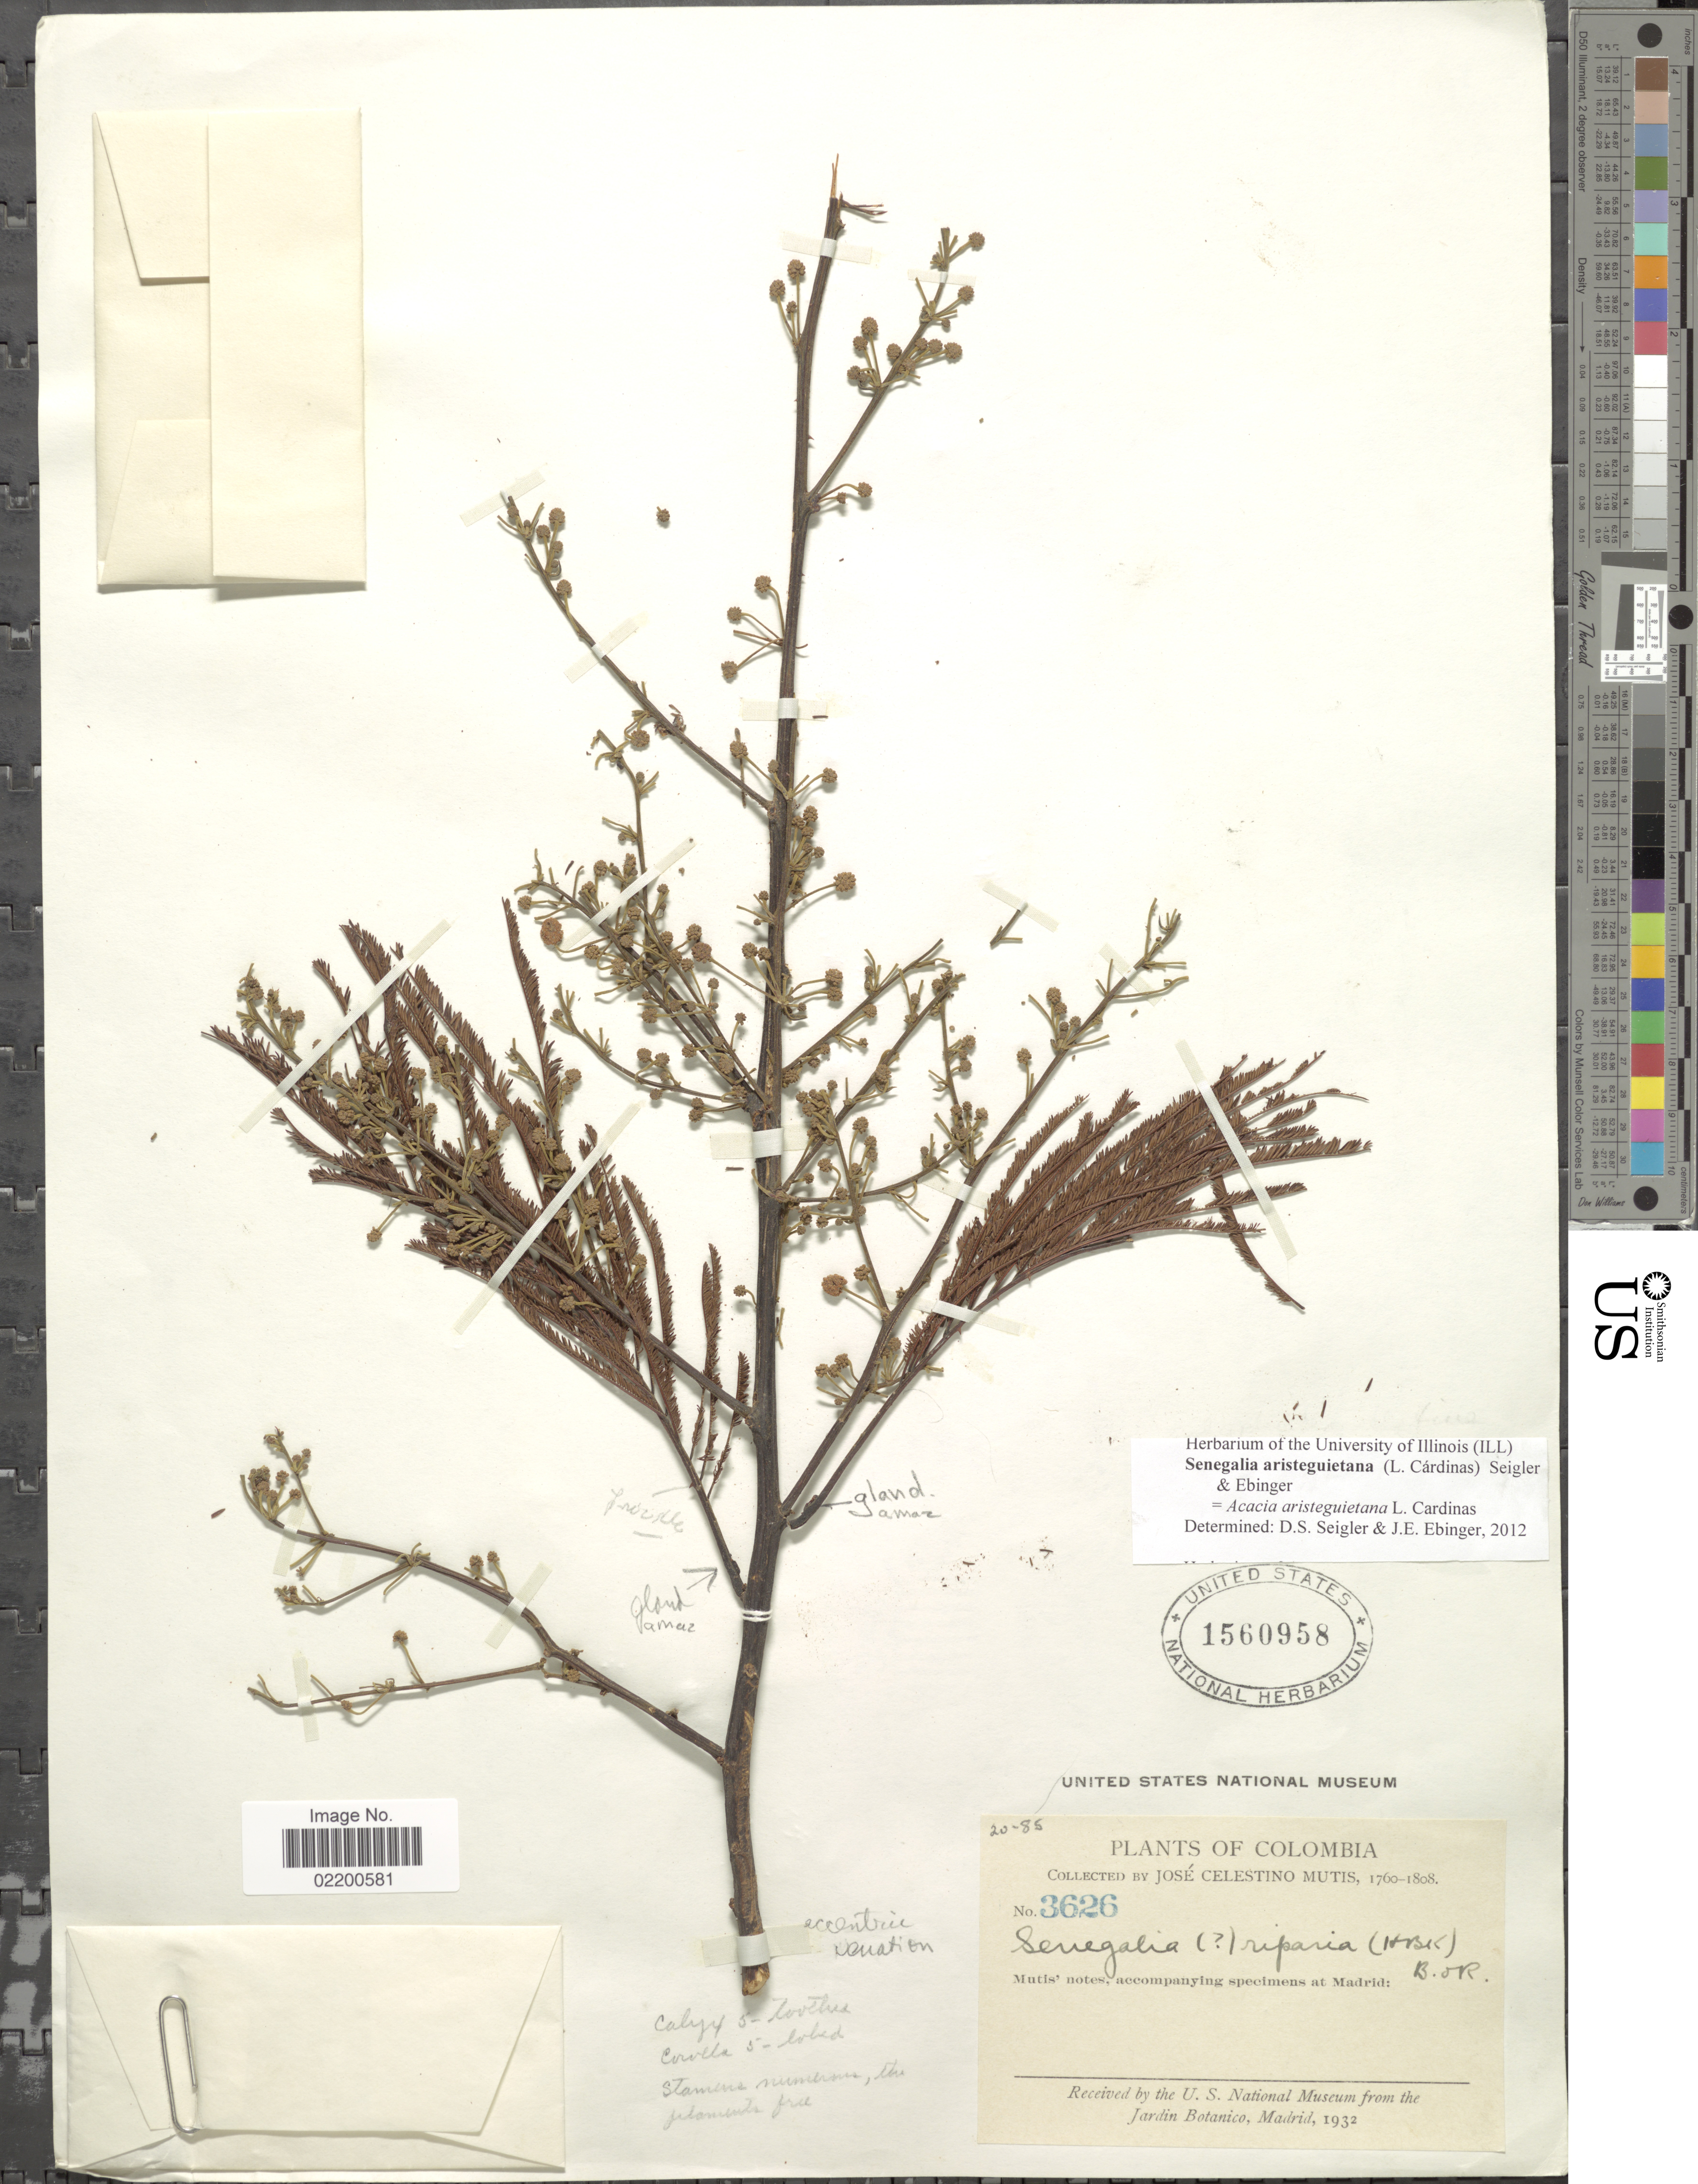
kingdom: Plantae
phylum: Tracheophyta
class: Magnoliopsida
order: Fabales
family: Fabaceae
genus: Senegalia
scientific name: Senegalia aristeguietana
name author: (L. Cárdenas) Seigler & Ebinger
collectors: J. C. B. Mutis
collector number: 3626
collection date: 1760/1808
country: Colombia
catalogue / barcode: US 1560958